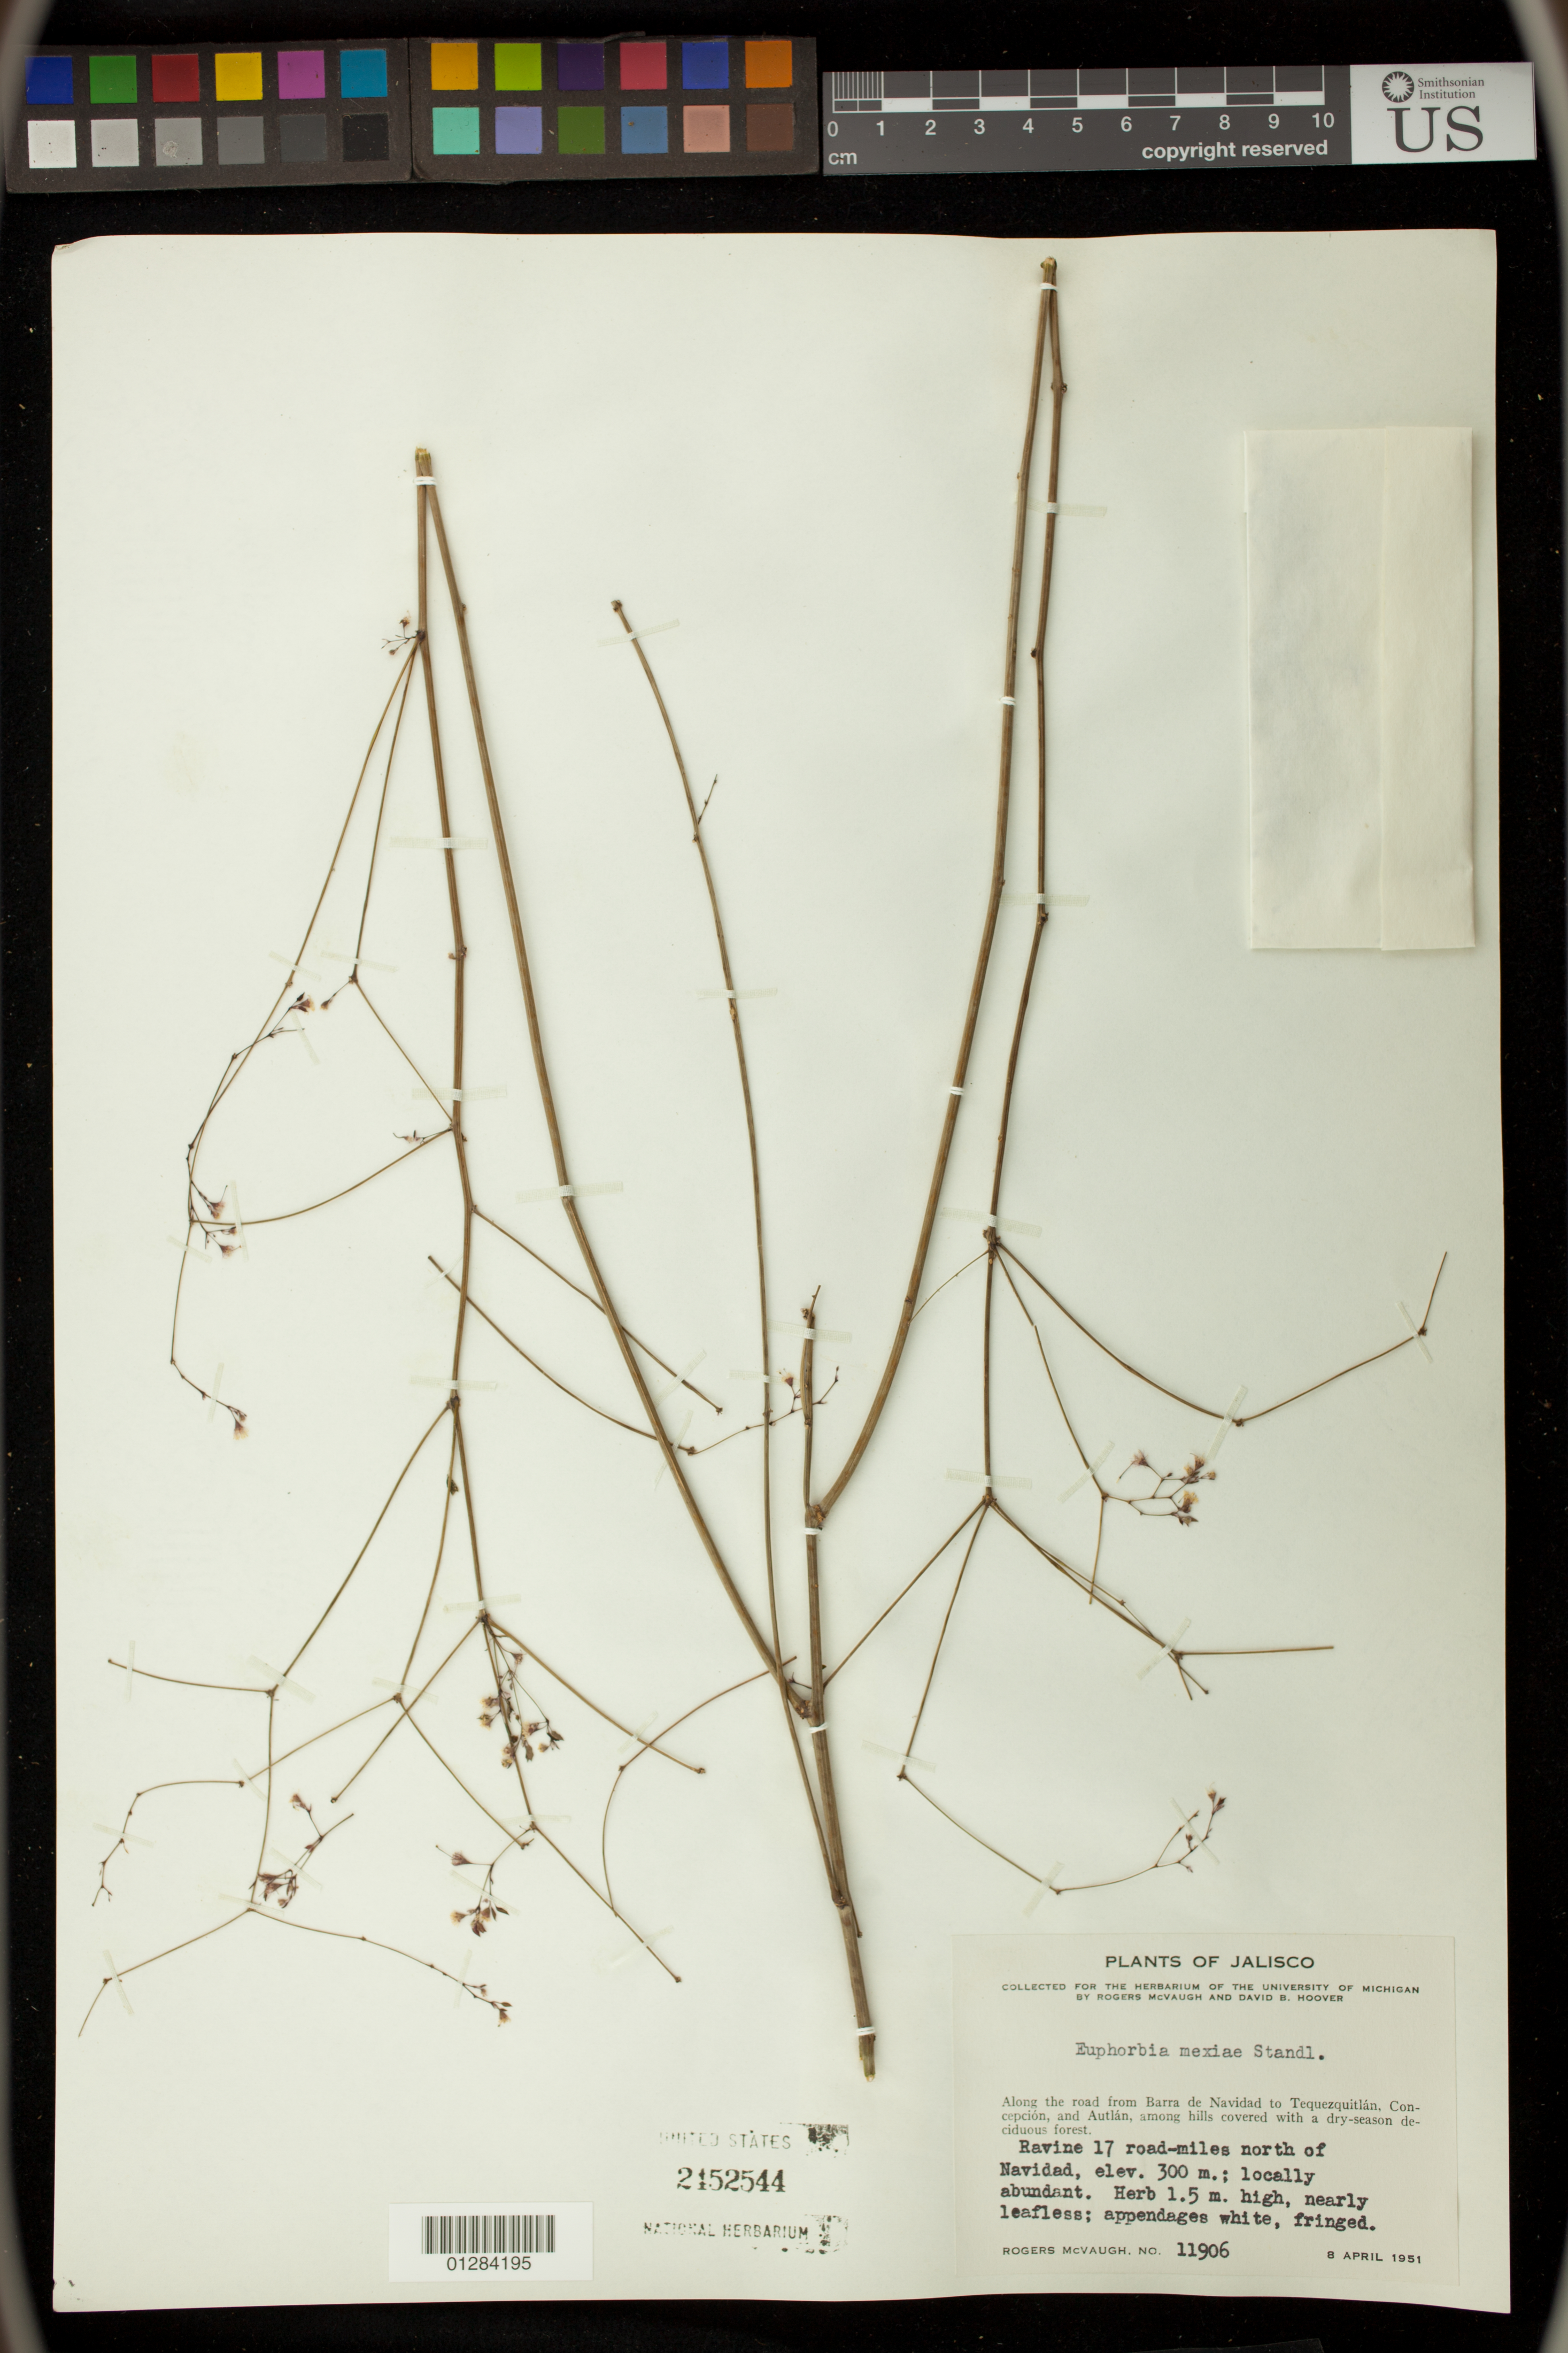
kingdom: Plantae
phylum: Tracheophyta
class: Magnoliopsida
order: Malpighiales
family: Euphorbiaceae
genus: Euphorbia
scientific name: Euphorbia mexiae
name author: Standl.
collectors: R. McVaugh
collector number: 11906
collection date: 1951-04-08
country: Mexico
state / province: Jalisco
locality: Along the road from Barra de Navidad to Tequezquitlan. Ravine 17 road-miles north of Navidad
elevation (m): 300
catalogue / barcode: US 2152544